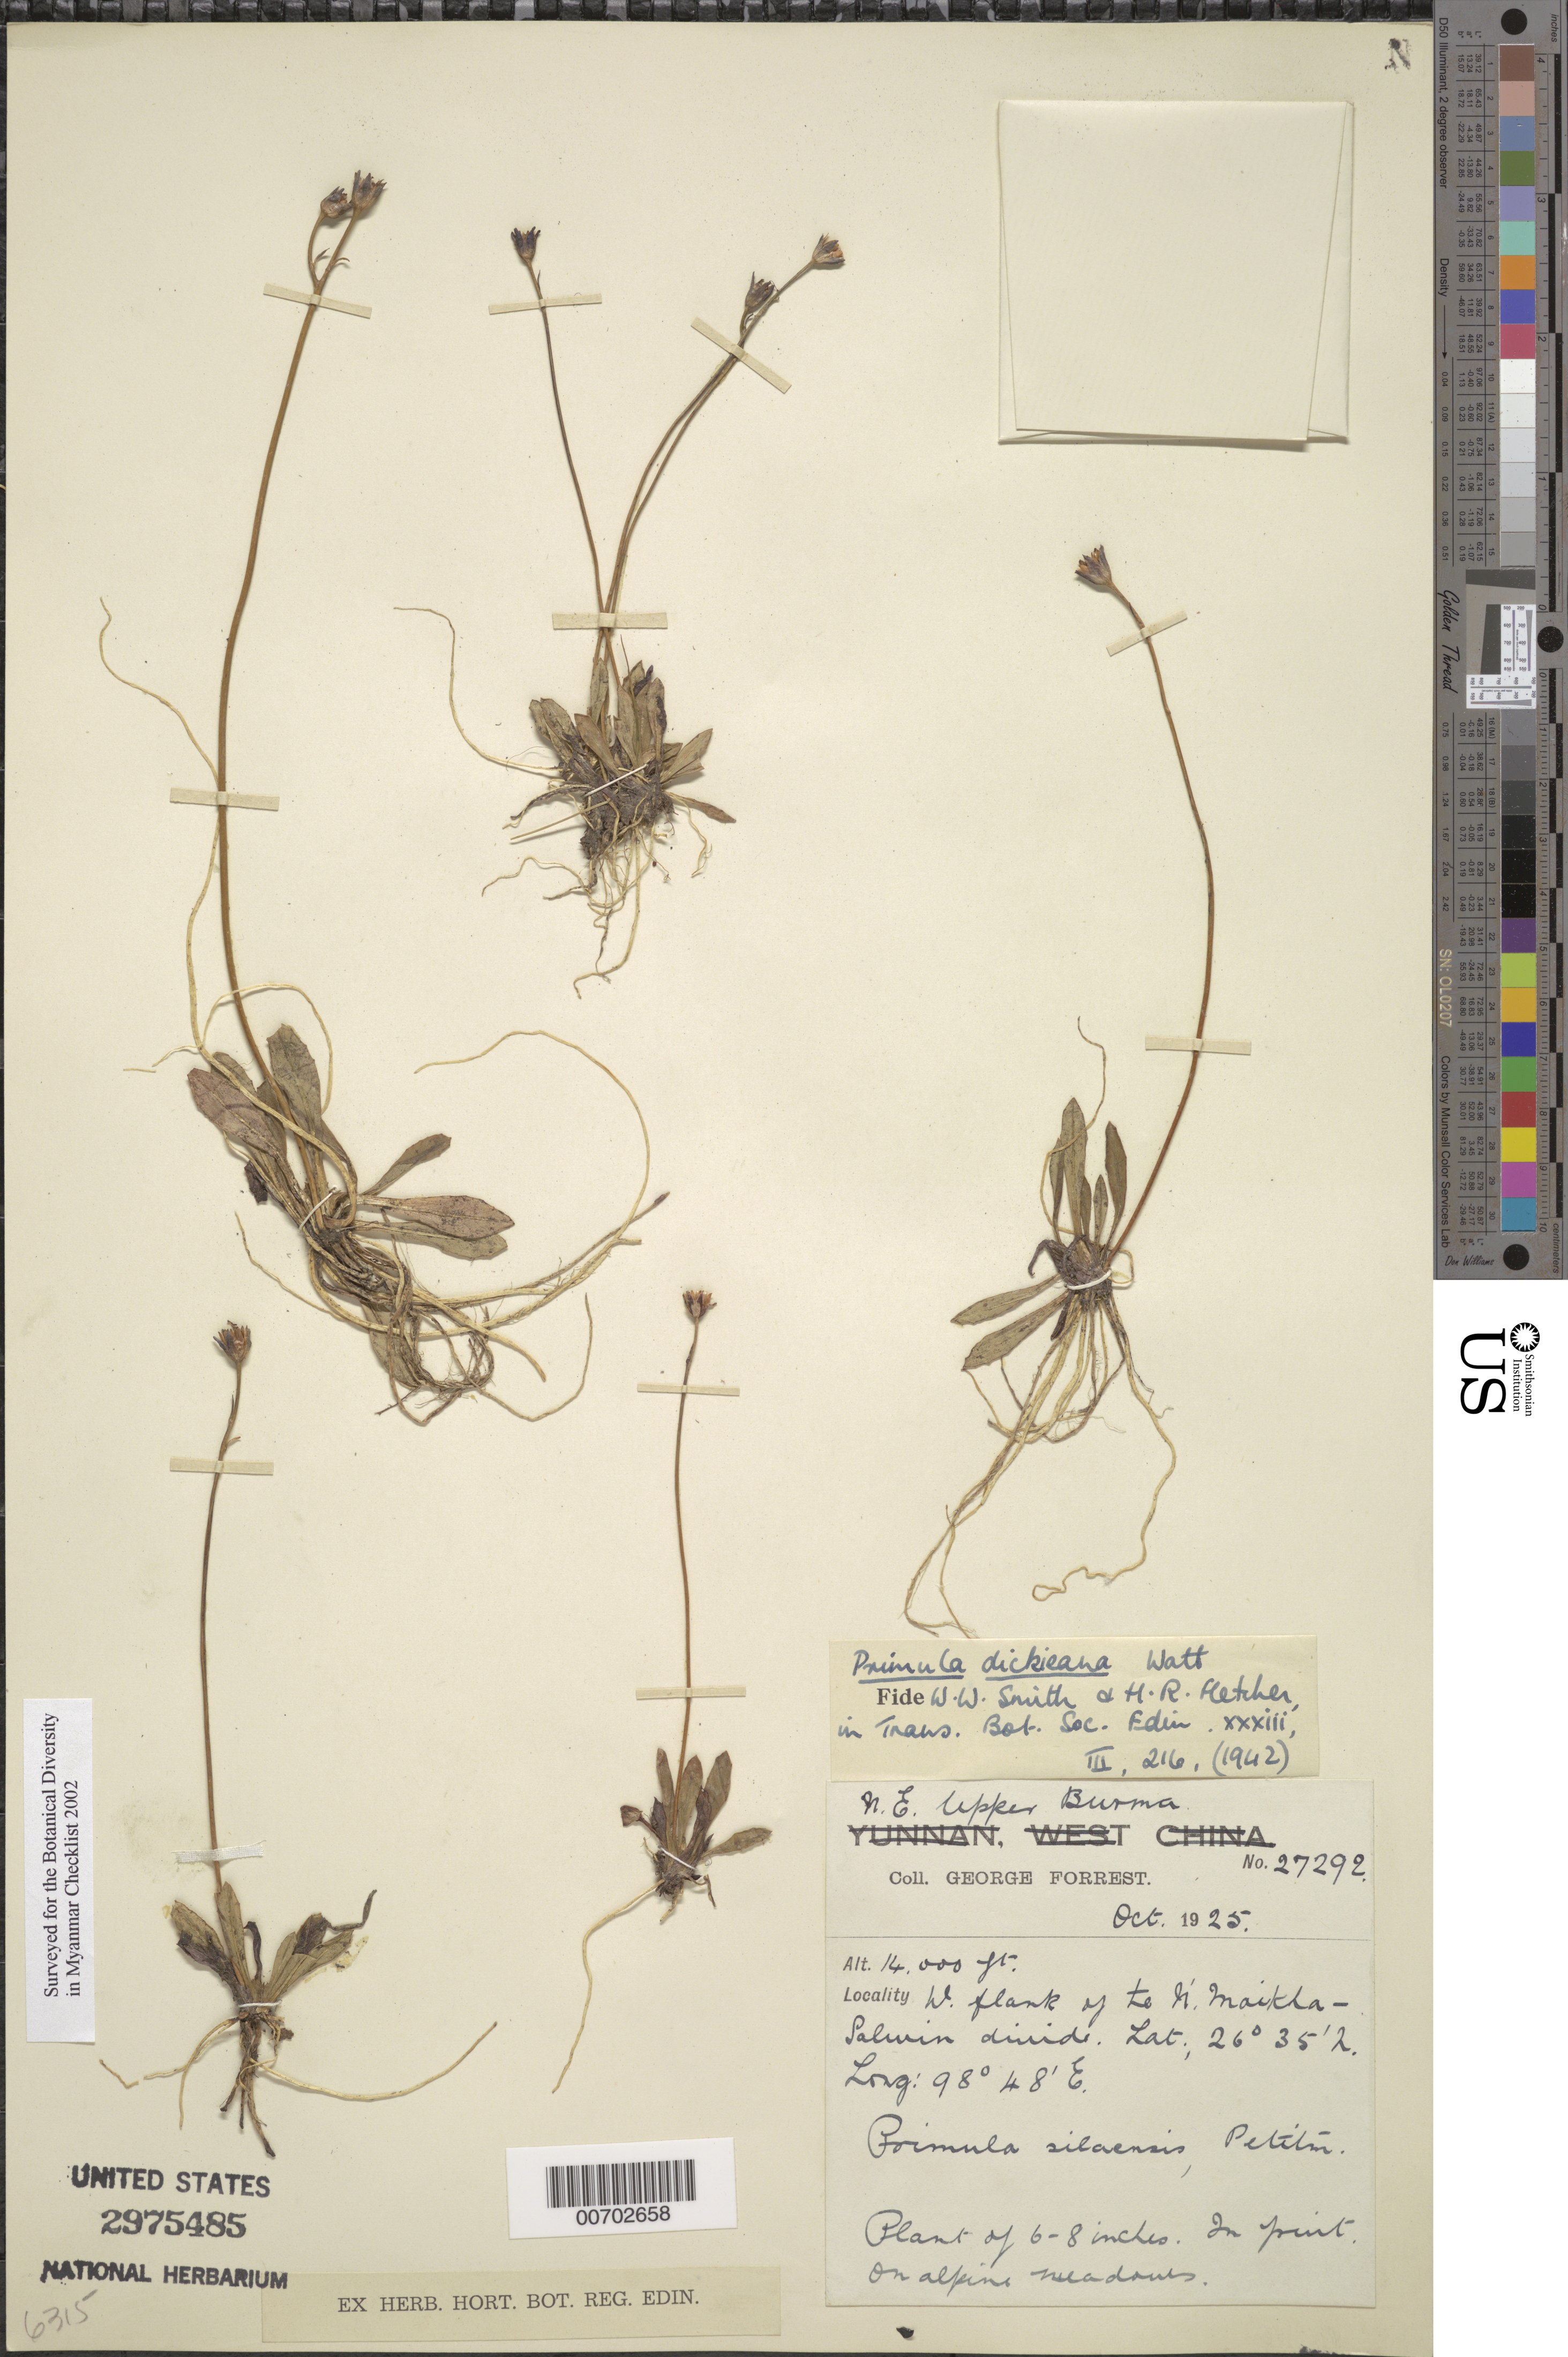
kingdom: Plantae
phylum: Tracheophyta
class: Magnoliopsida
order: Ericales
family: Primulaceae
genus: Primula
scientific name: Primula dickieana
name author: Watt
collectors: G. Forrest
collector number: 27292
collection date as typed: Oct 1925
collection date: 1925-10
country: Myanmar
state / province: Kachin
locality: N'Maikha-Salwin Divide, W flank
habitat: Alpine meadows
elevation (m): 4267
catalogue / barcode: US 2975485